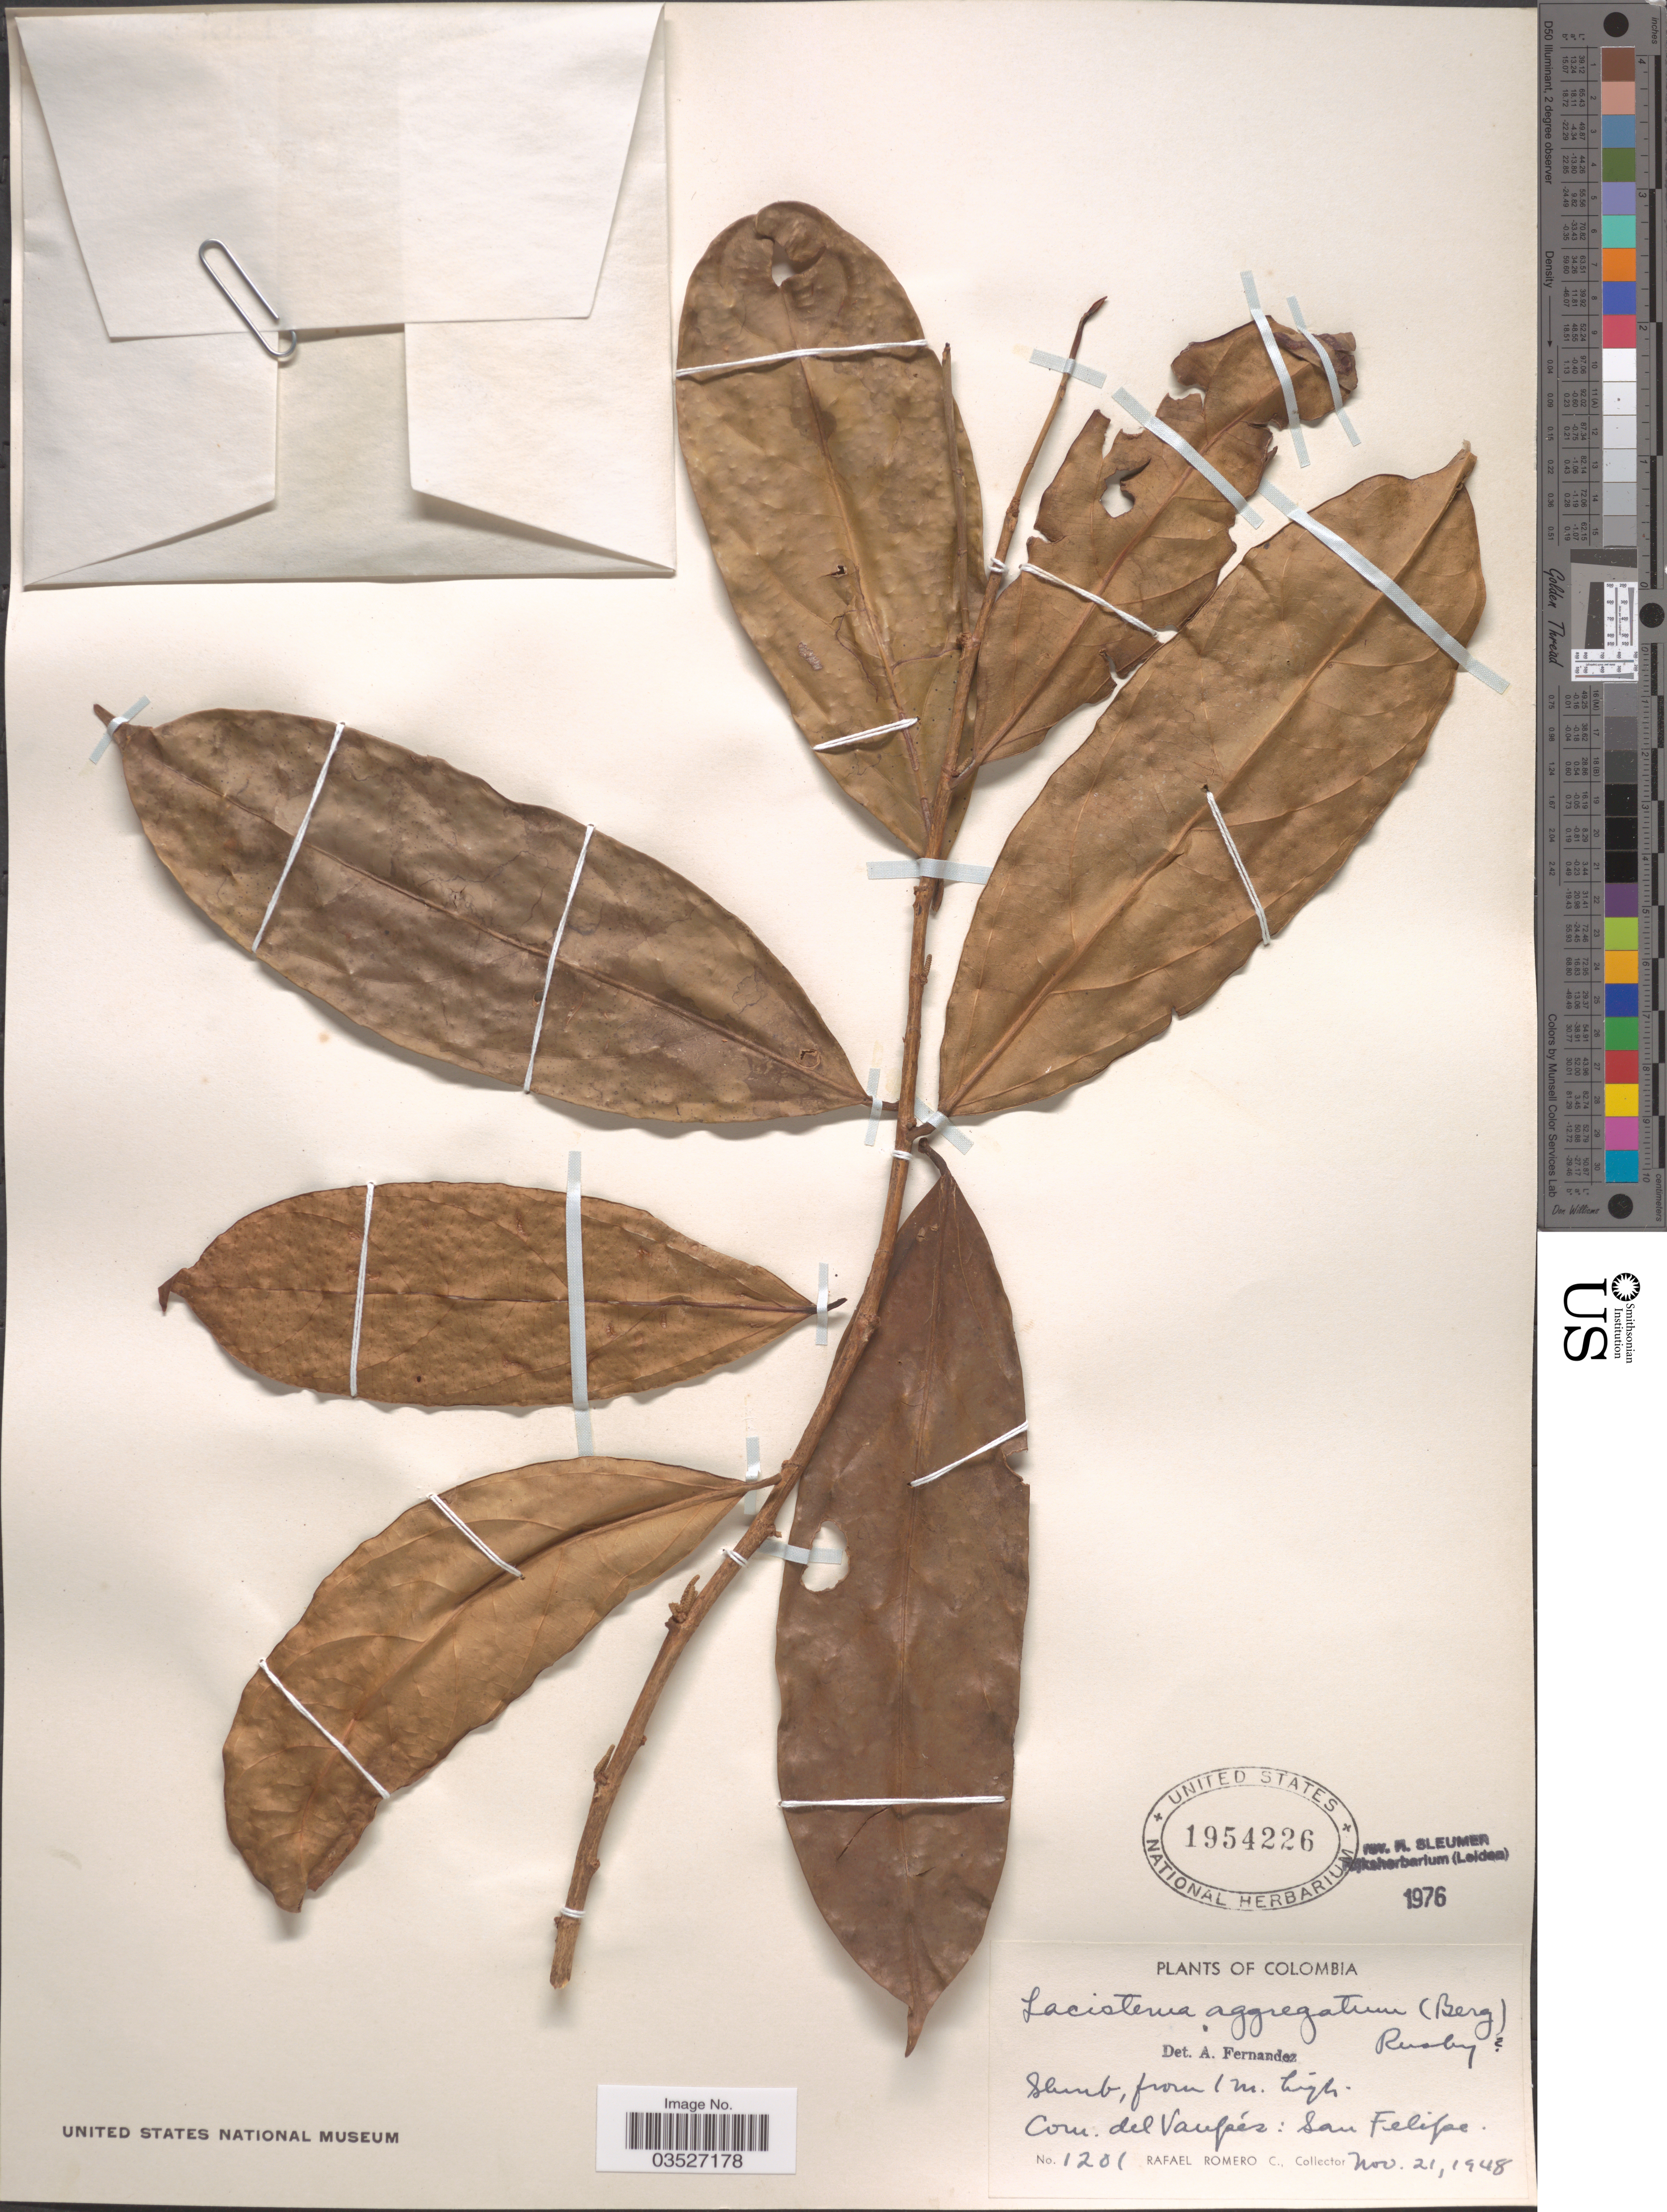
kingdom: Plantae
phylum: Tracheophyta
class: Magnoliopsida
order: Malpighiales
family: Lacistemataceae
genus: Lacistema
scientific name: Lacistema aggregatum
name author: (P.J. Bergius) Rusby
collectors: R. Romero Castañeda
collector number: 1201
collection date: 1948-11-21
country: Colombia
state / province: Vaupés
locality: Com. del Vaupés: San Felipe.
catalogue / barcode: US 1954226